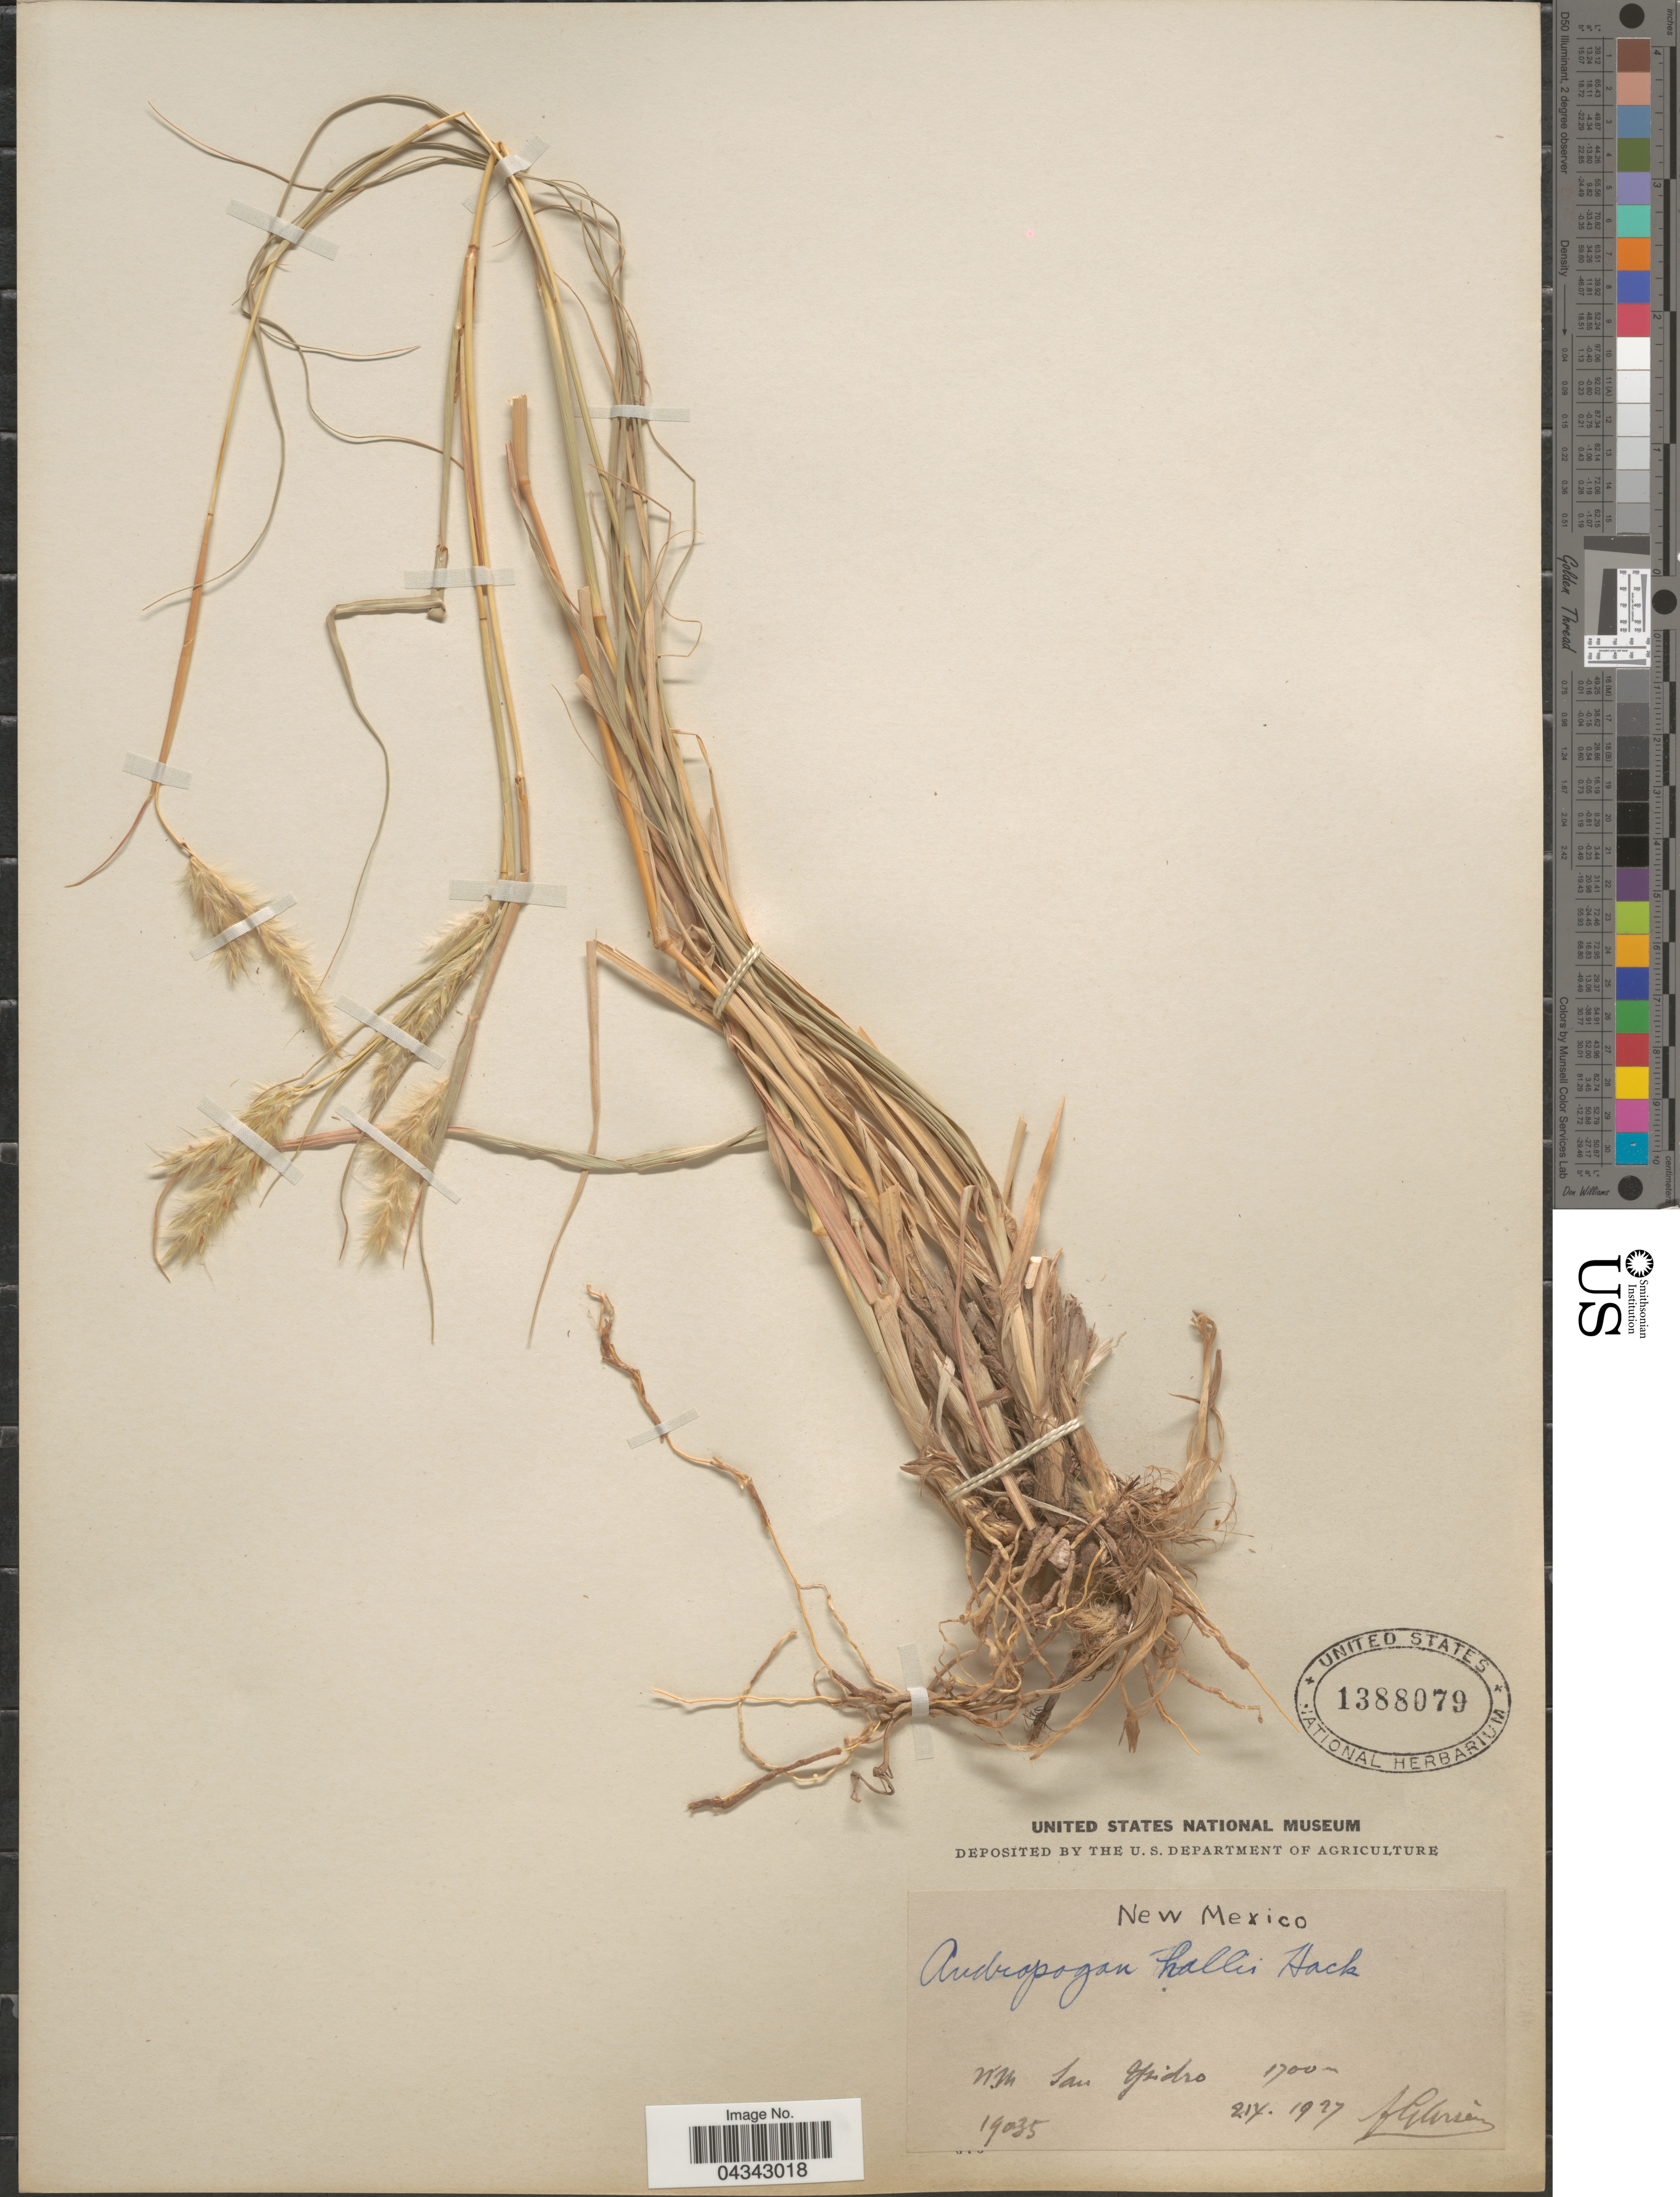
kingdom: Plantae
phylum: Tracheophyta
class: Liliopsida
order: Poales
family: Poaceae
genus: Andropogon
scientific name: Andropogon gerardii subsp. hallii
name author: (Hack.) Wipff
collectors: A. F. M. Glaziou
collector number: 19035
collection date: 1927-04-02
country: United States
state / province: New Mexico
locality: NM San Ysidro.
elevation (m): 1700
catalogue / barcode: US 1388079